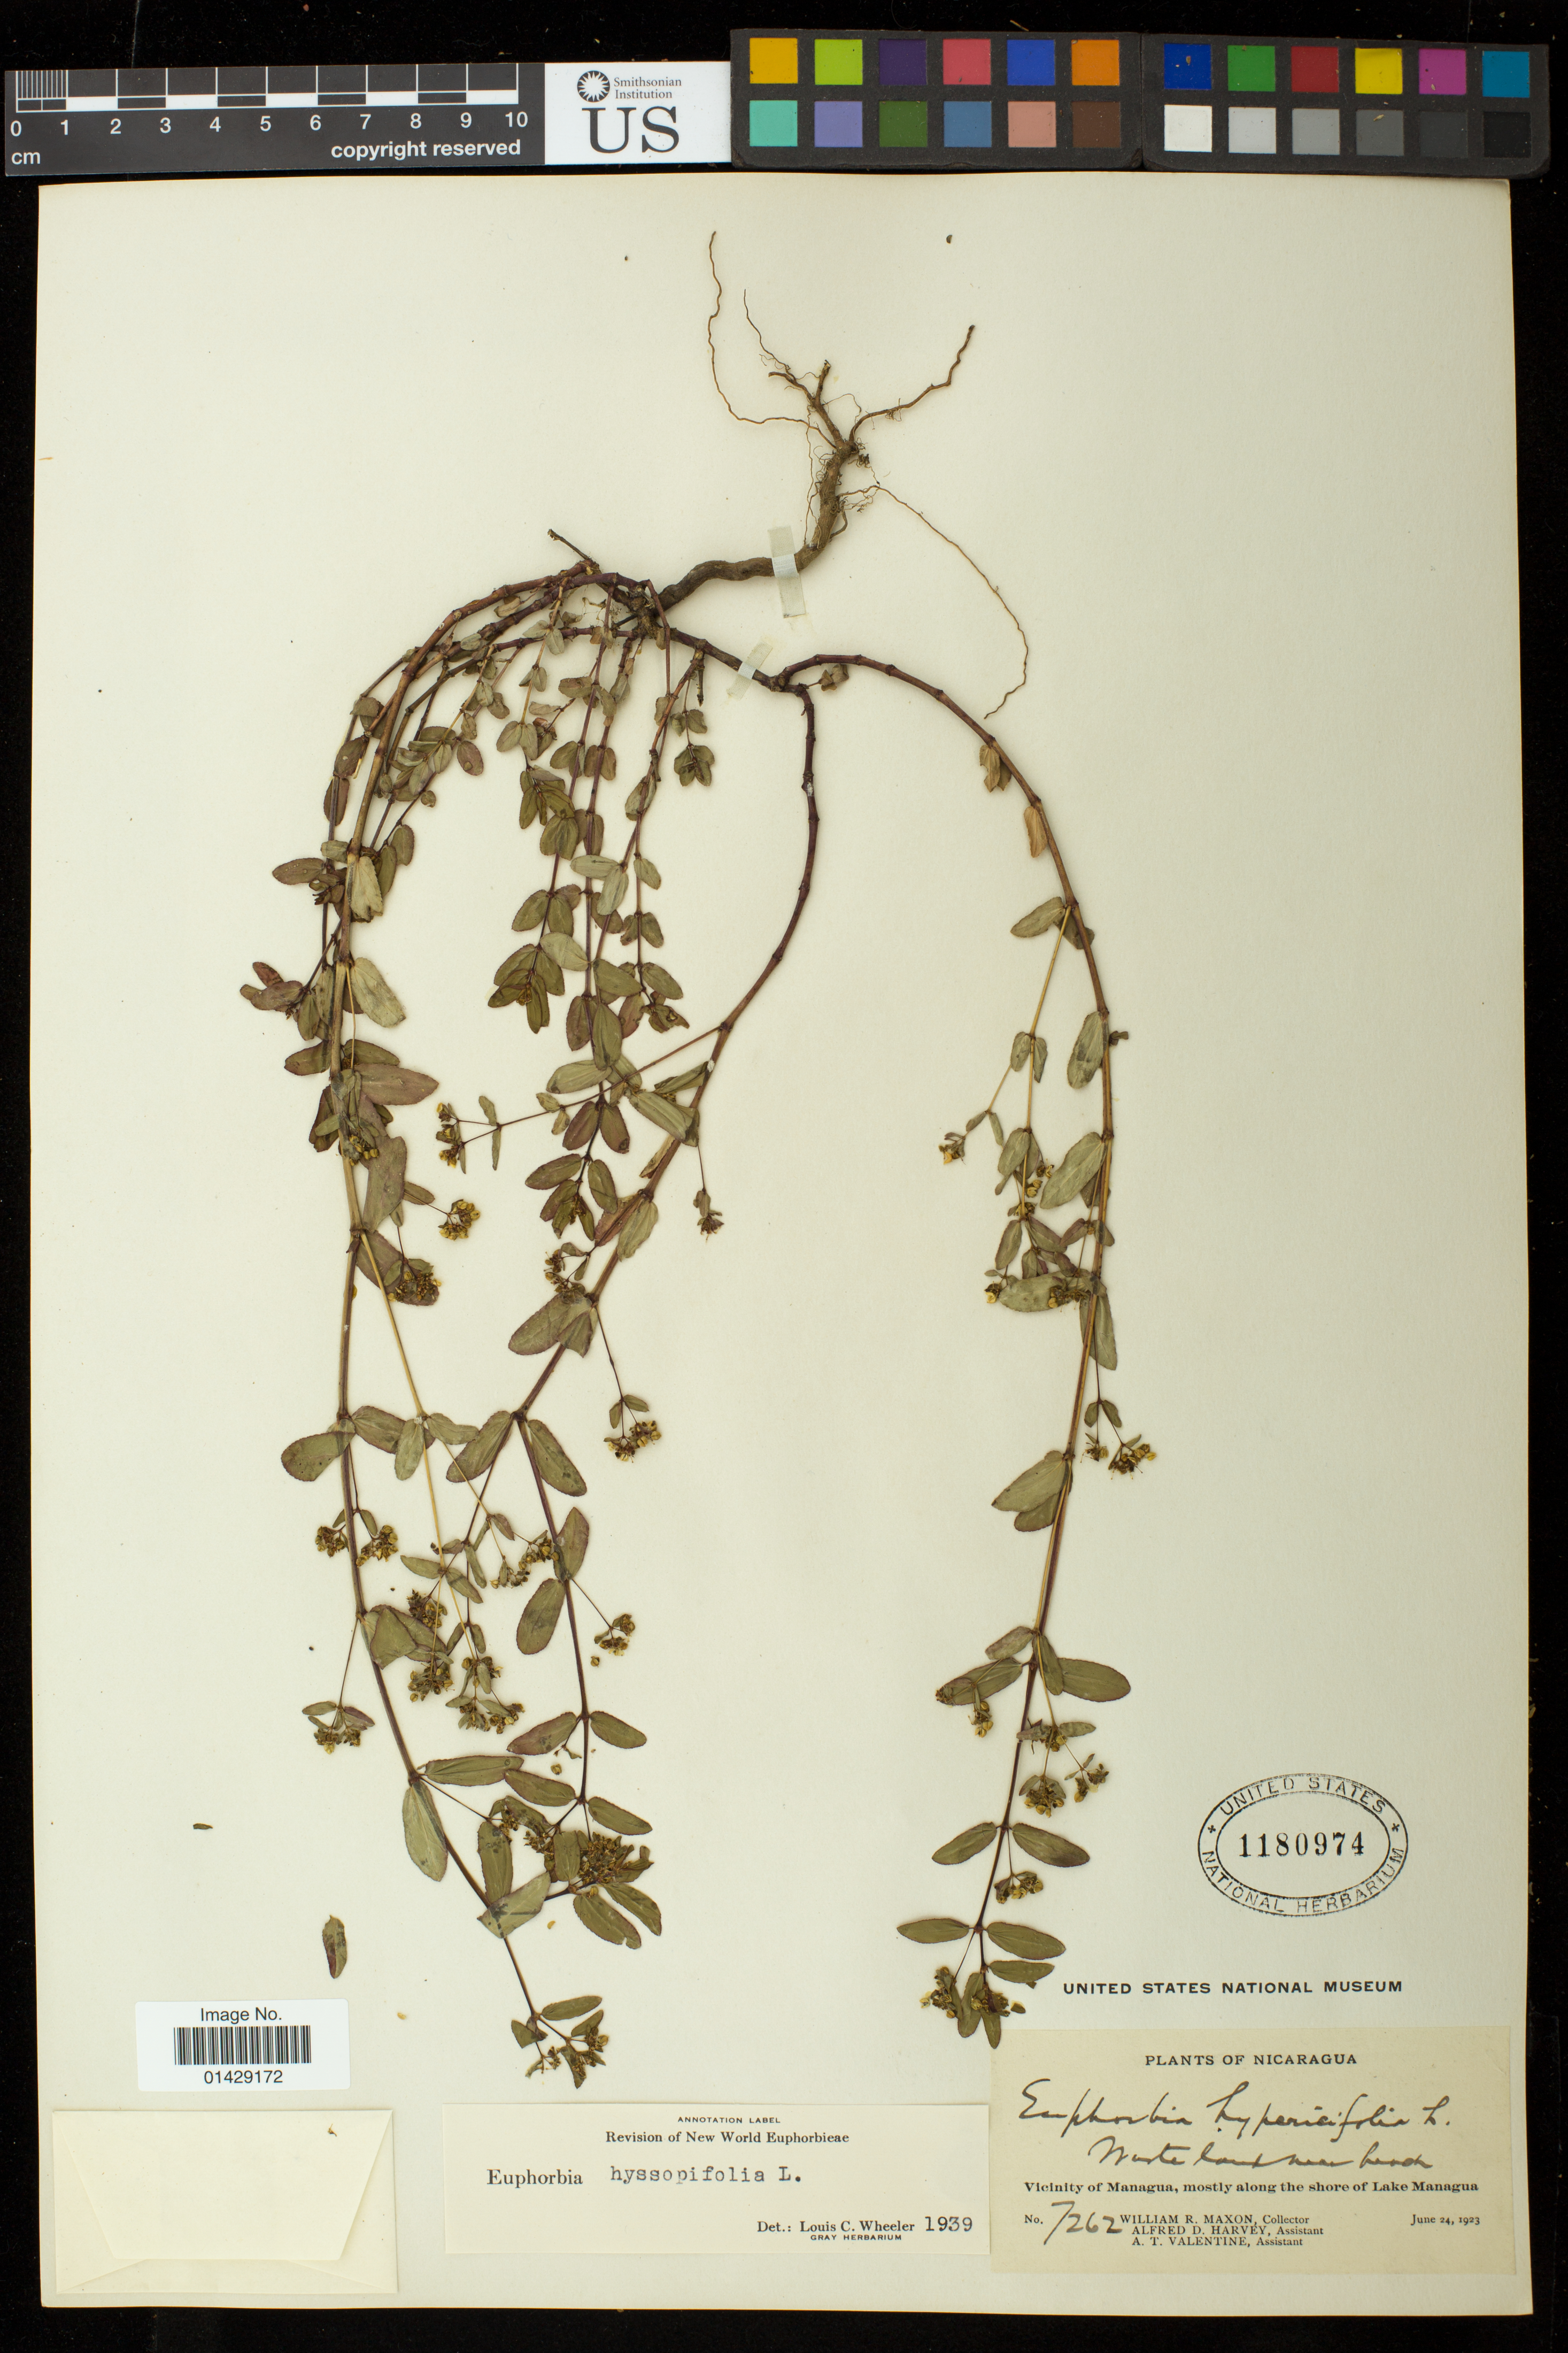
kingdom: Plantae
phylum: Tracheophyta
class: Magnoliopsida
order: Malpighiales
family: Euphorbiaceae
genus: Euphorbia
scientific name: Euphorbia hyssopifolia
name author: L.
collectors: W. R. Maxon, A. D. Harvey & A. Valentine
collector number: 7262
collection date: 1923-06-24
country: Nicaragua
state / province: Managua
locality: Waste land near beach; Vicinity of Managua, mostly along the shore of Lake Managua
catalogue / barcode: US 1180974